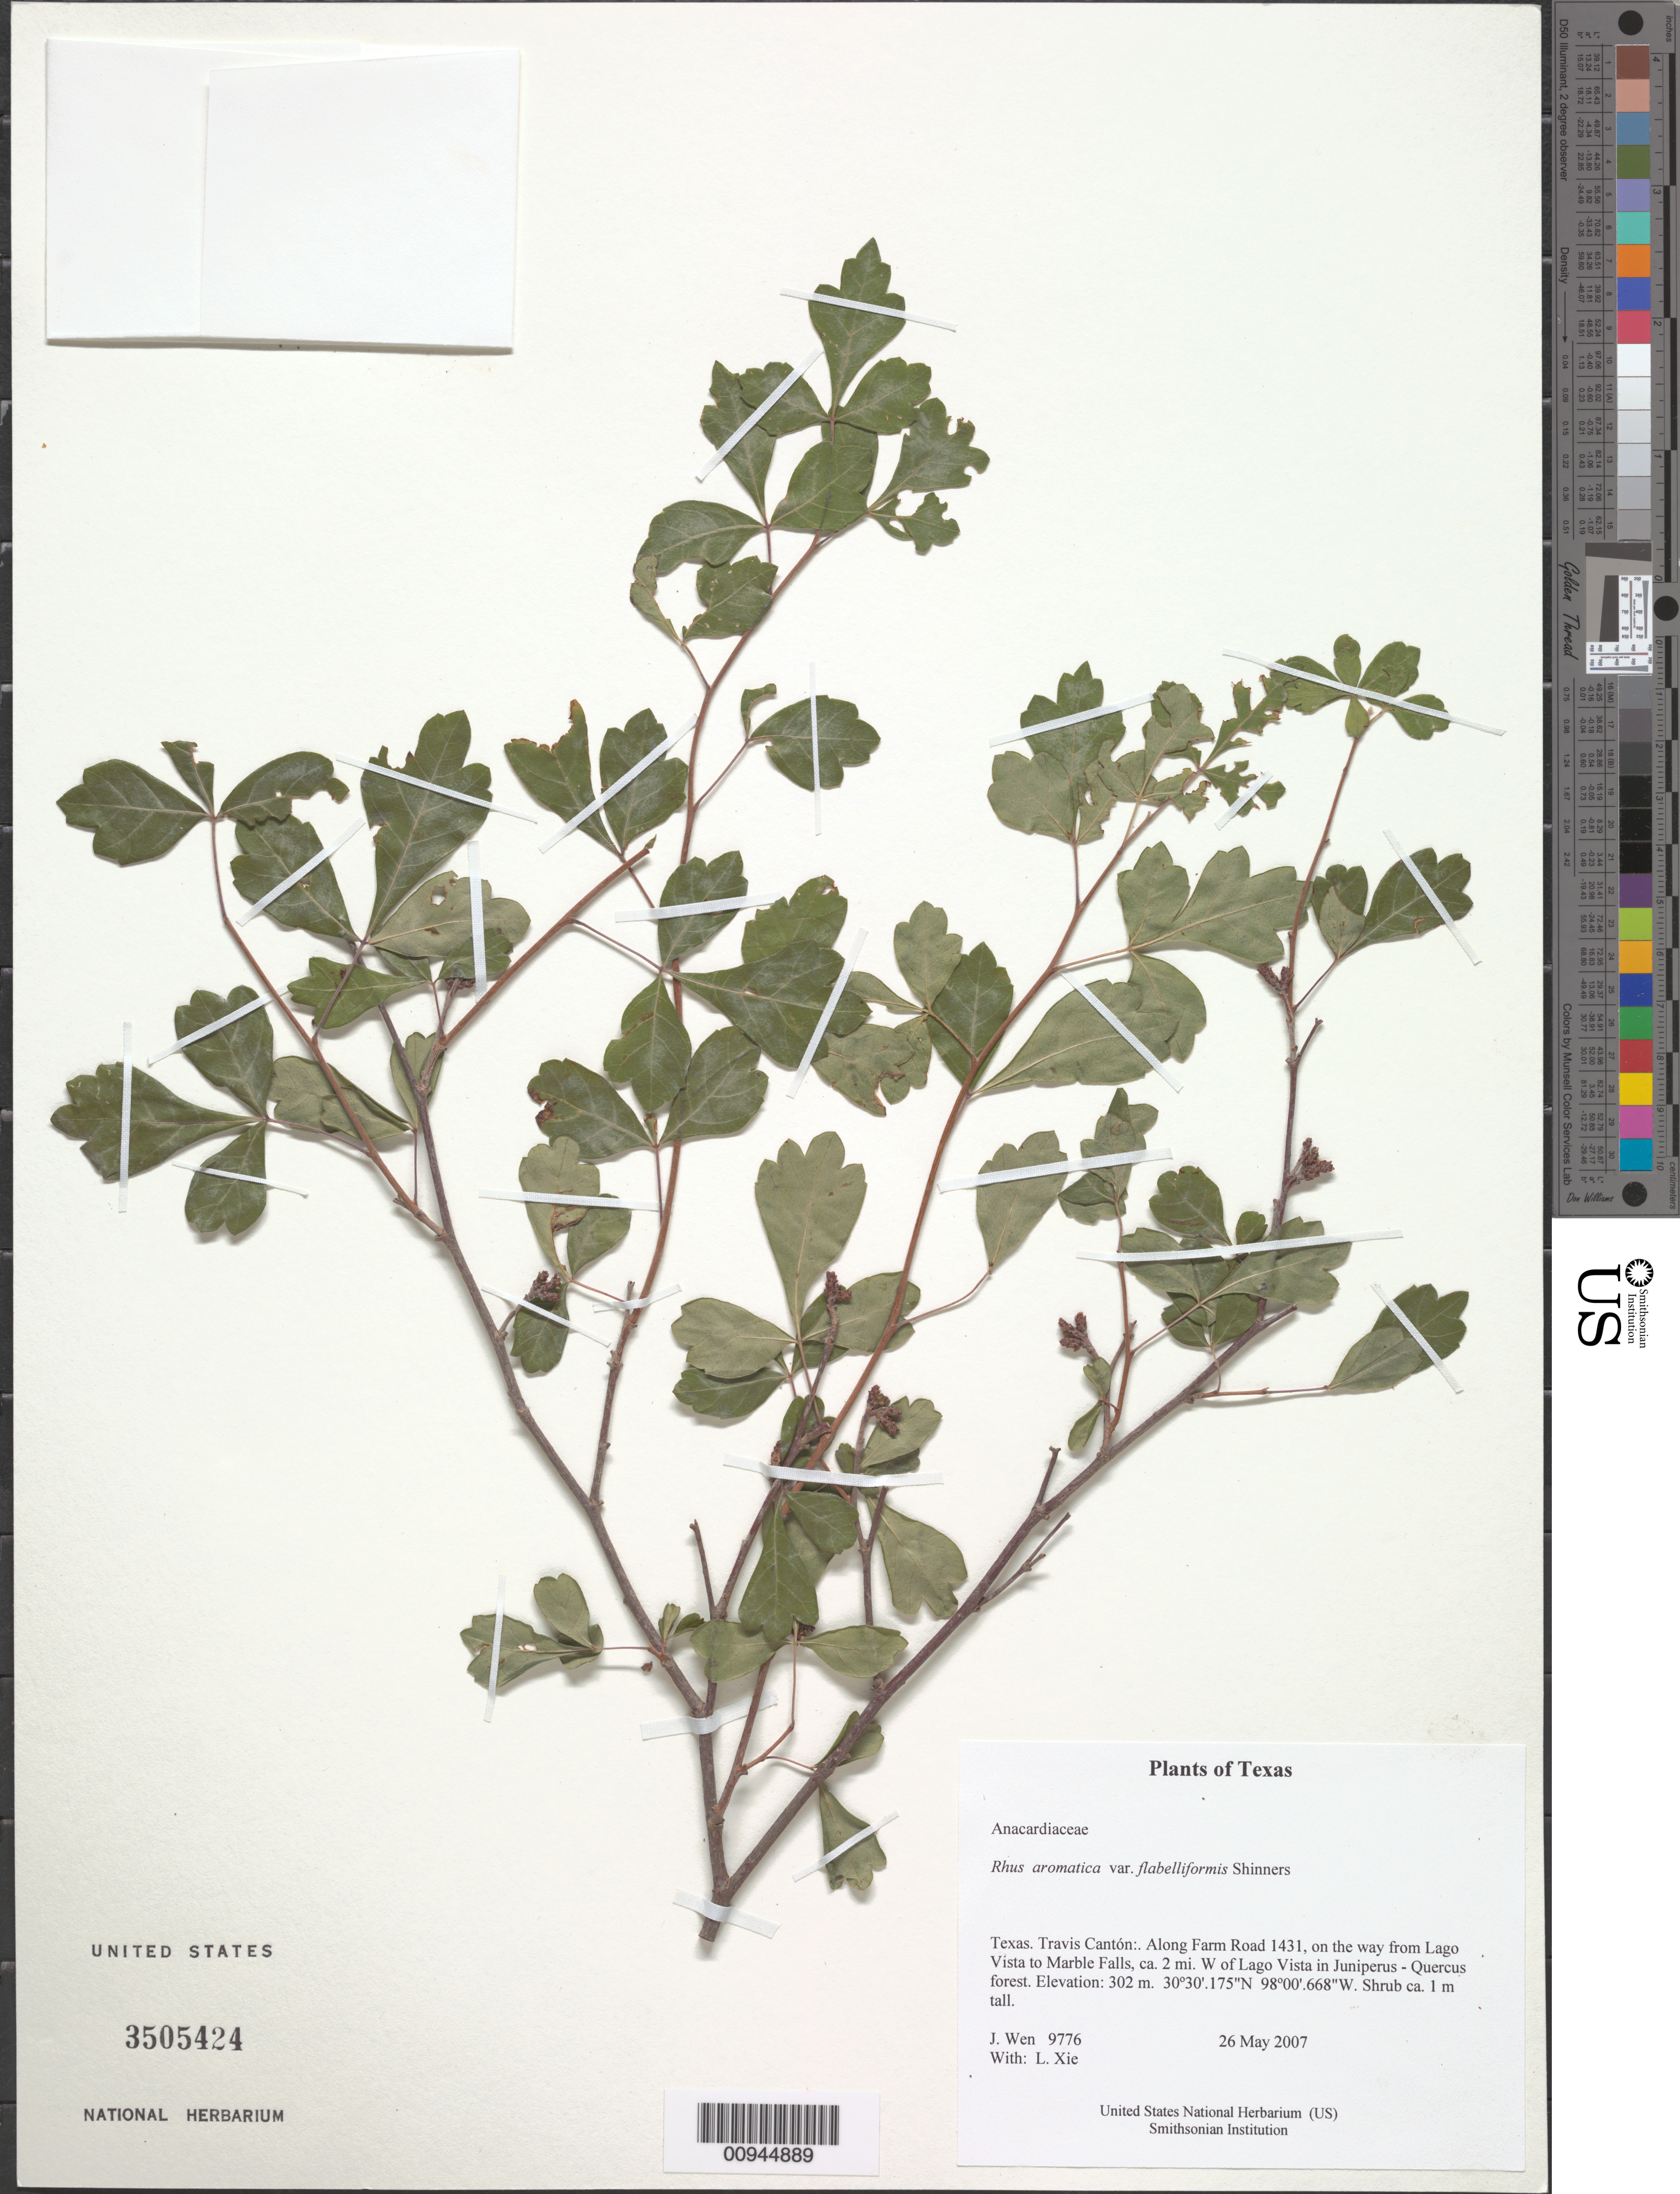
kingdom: Plantae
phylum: Tracheophyta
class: Magnoliopsida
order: Sapindales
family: Anacardiaceae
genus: Rhus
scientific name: Rhus aromatica var. flabelliformis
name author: Shinners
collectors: J. Wen & L. Xie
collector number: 9776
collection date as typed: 26 May 2007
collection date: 2007-05-26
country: United States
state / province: Texas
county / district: Travis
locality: Along Farm Road 1431, on the way from Lago Vista to Marble Falls, ca. 2 mi. W of Lago Vista in Juniperus - Quercus forest.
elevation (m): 302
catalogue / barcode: US 3505424